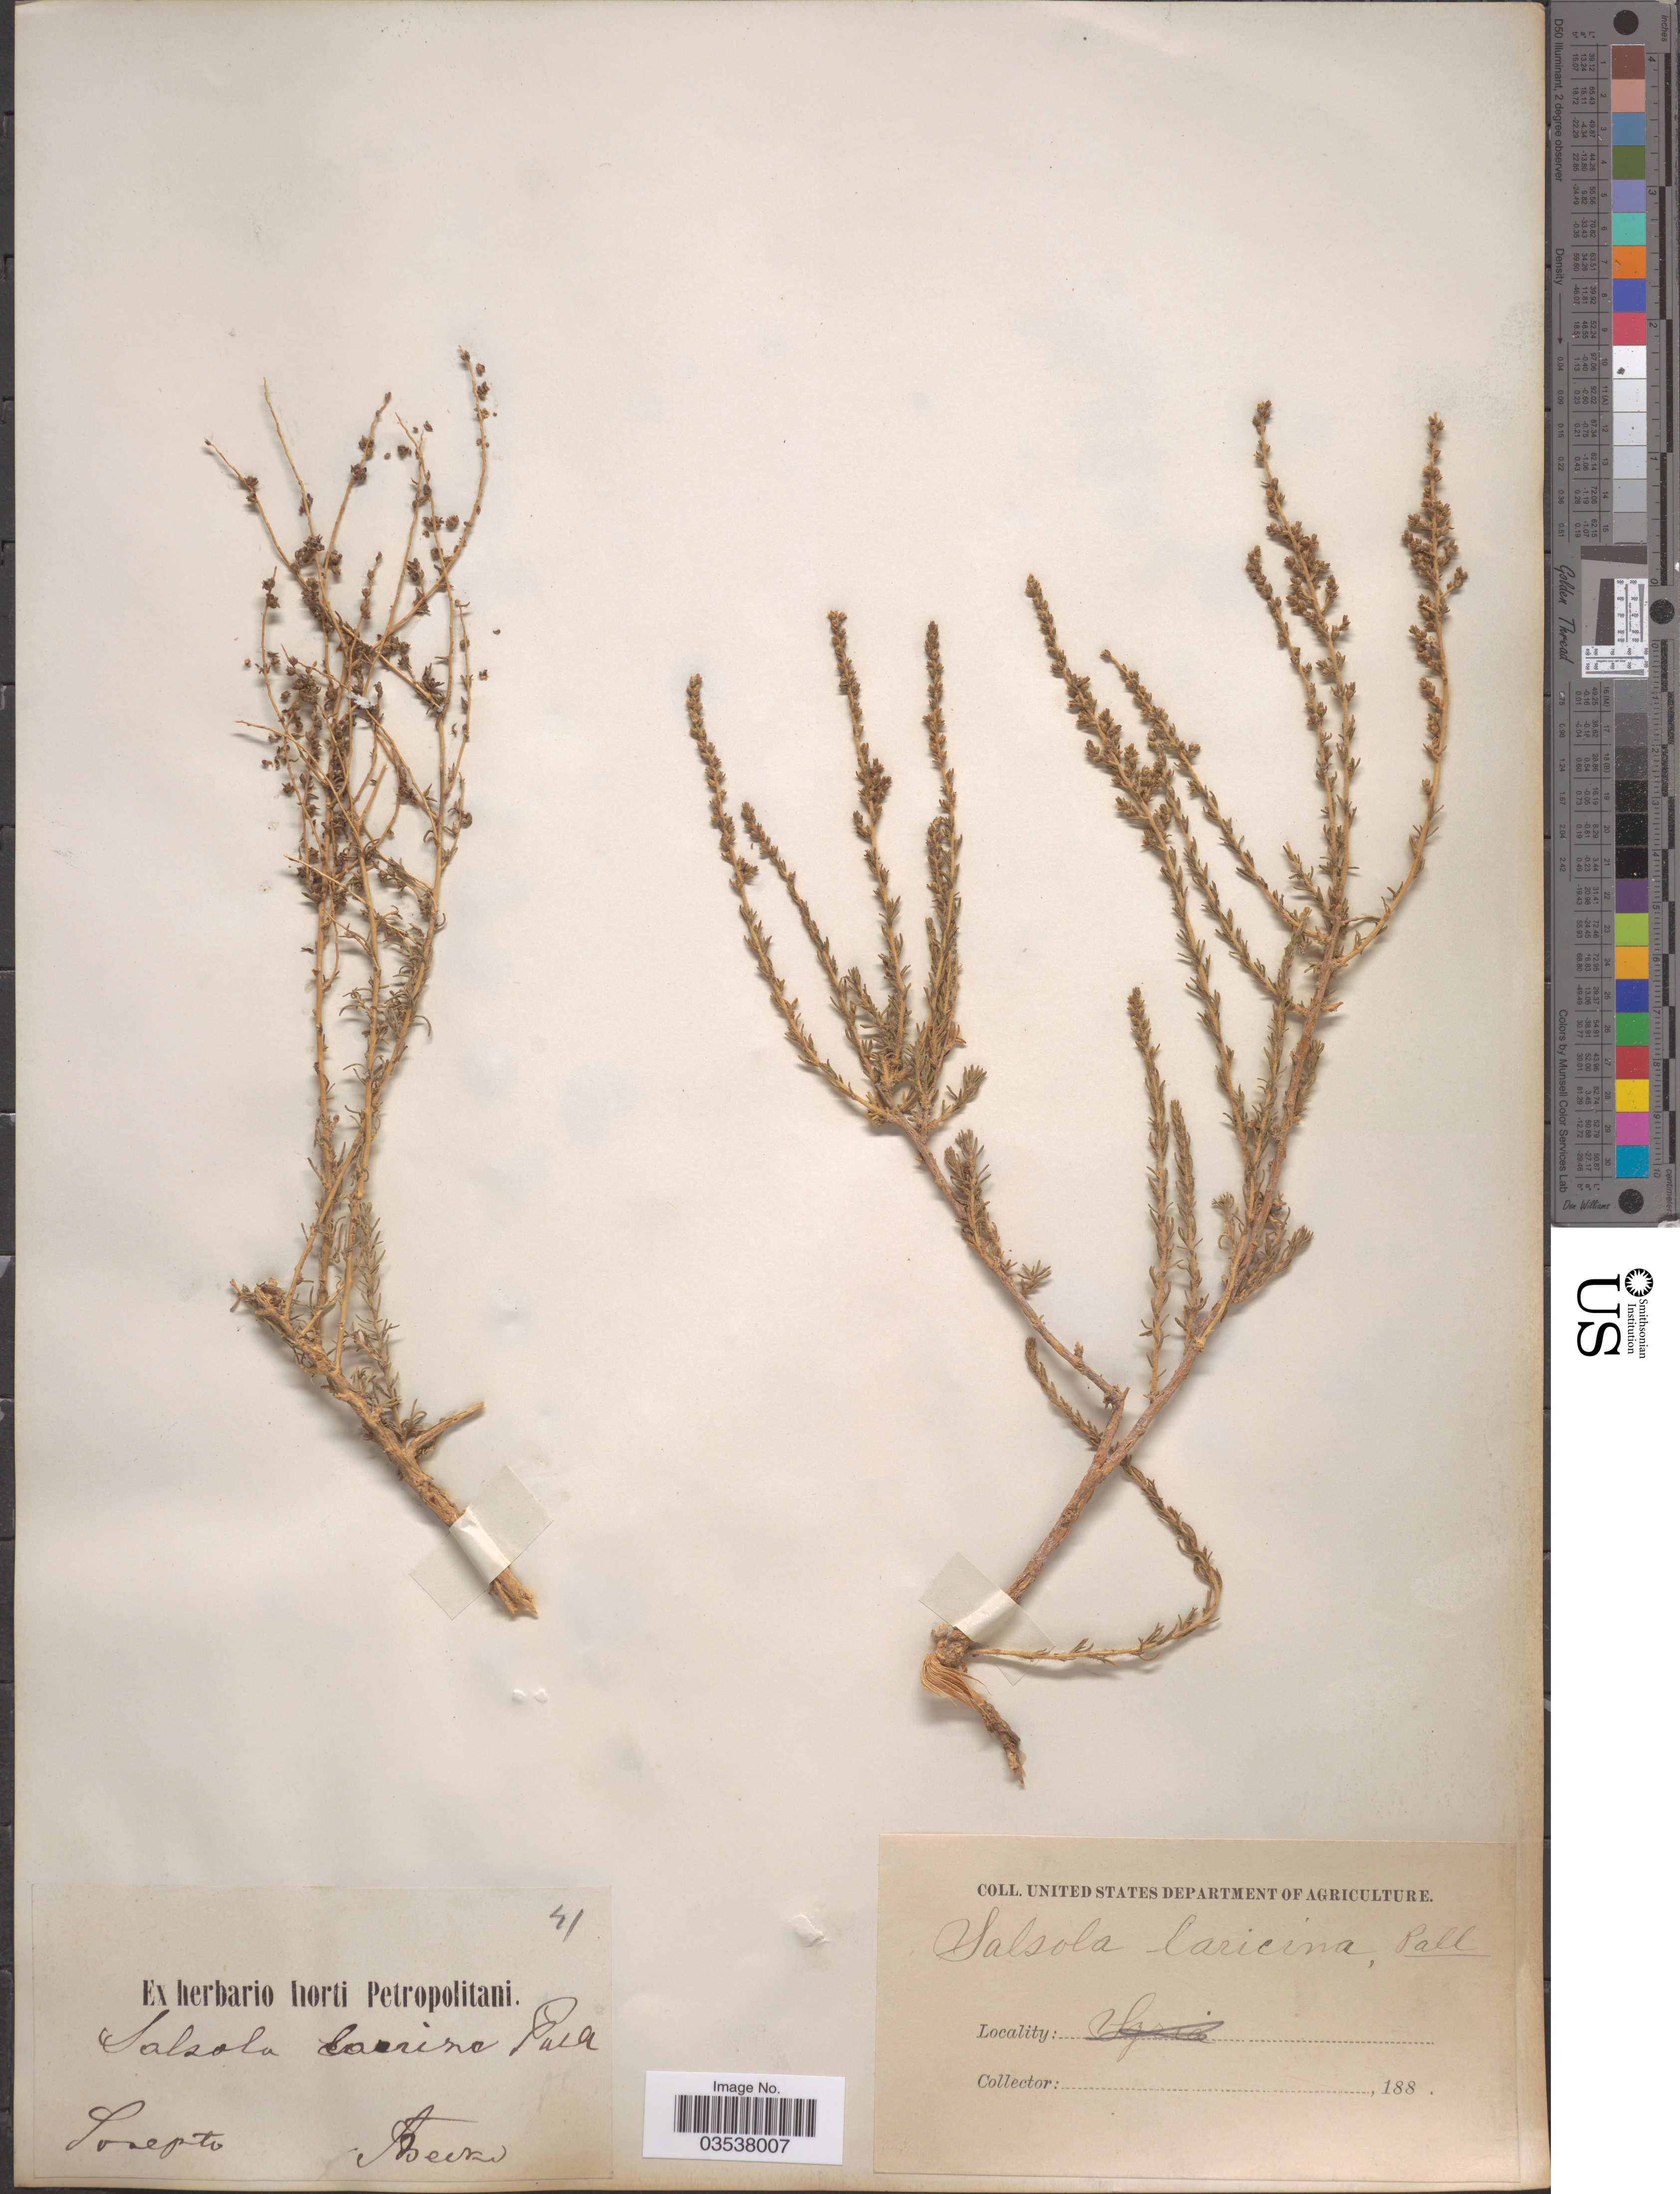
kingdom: Plantae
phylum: Tracheophyta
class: Magnoliopsida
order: Caryophyllales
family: Amaranthaceae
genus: Caroxylon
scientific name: Caroxylon laricinum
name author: (Pall.) Tzvelev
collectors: A. Becker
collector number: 41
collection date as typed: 188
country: Russian Federation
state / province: Volgograd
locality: Sarepta.